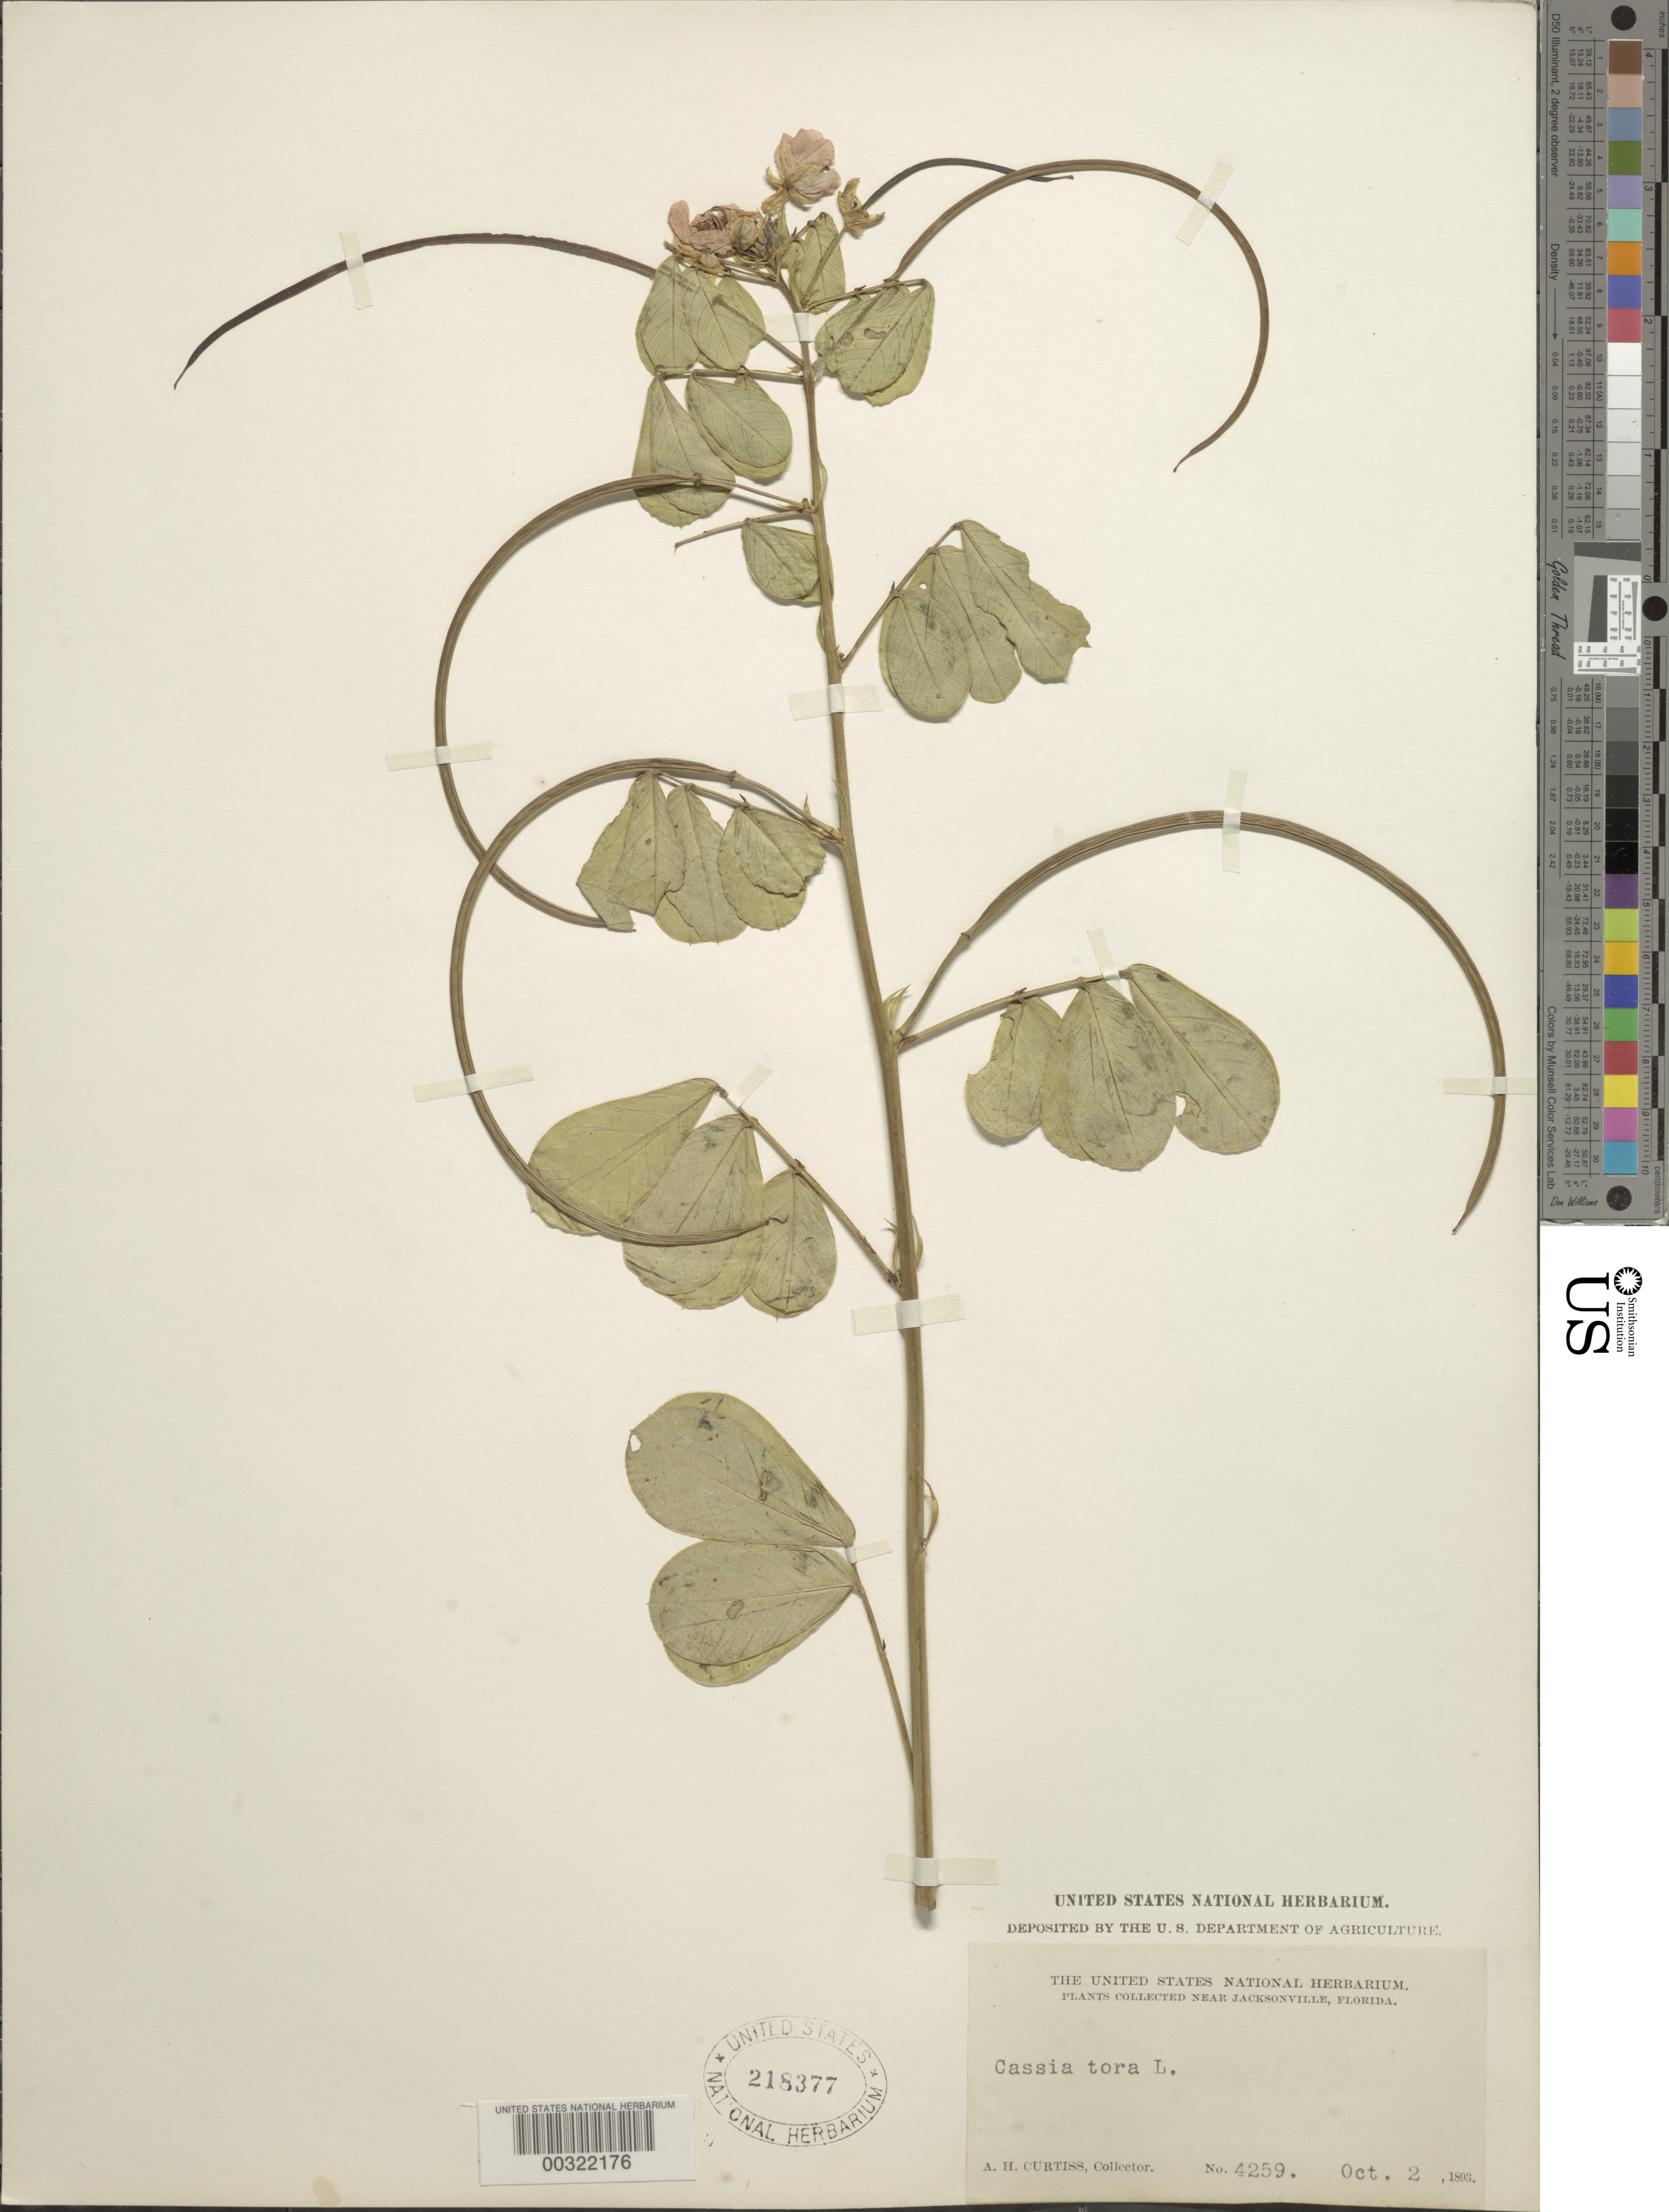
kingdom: Plantae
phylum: Tracheophyta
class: Magnoliopsida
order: Fabales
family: Fabaceae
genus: Senna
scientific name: Senna obtusifolia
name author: (L.) H.S. Irwin & Barneby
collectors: A. H. Curtiss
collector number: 4259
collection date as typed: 02 Oct 1893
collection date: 1893-10-02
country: United States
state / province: Florida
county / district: Duval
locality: Near jacksonville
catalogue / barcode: US 218377